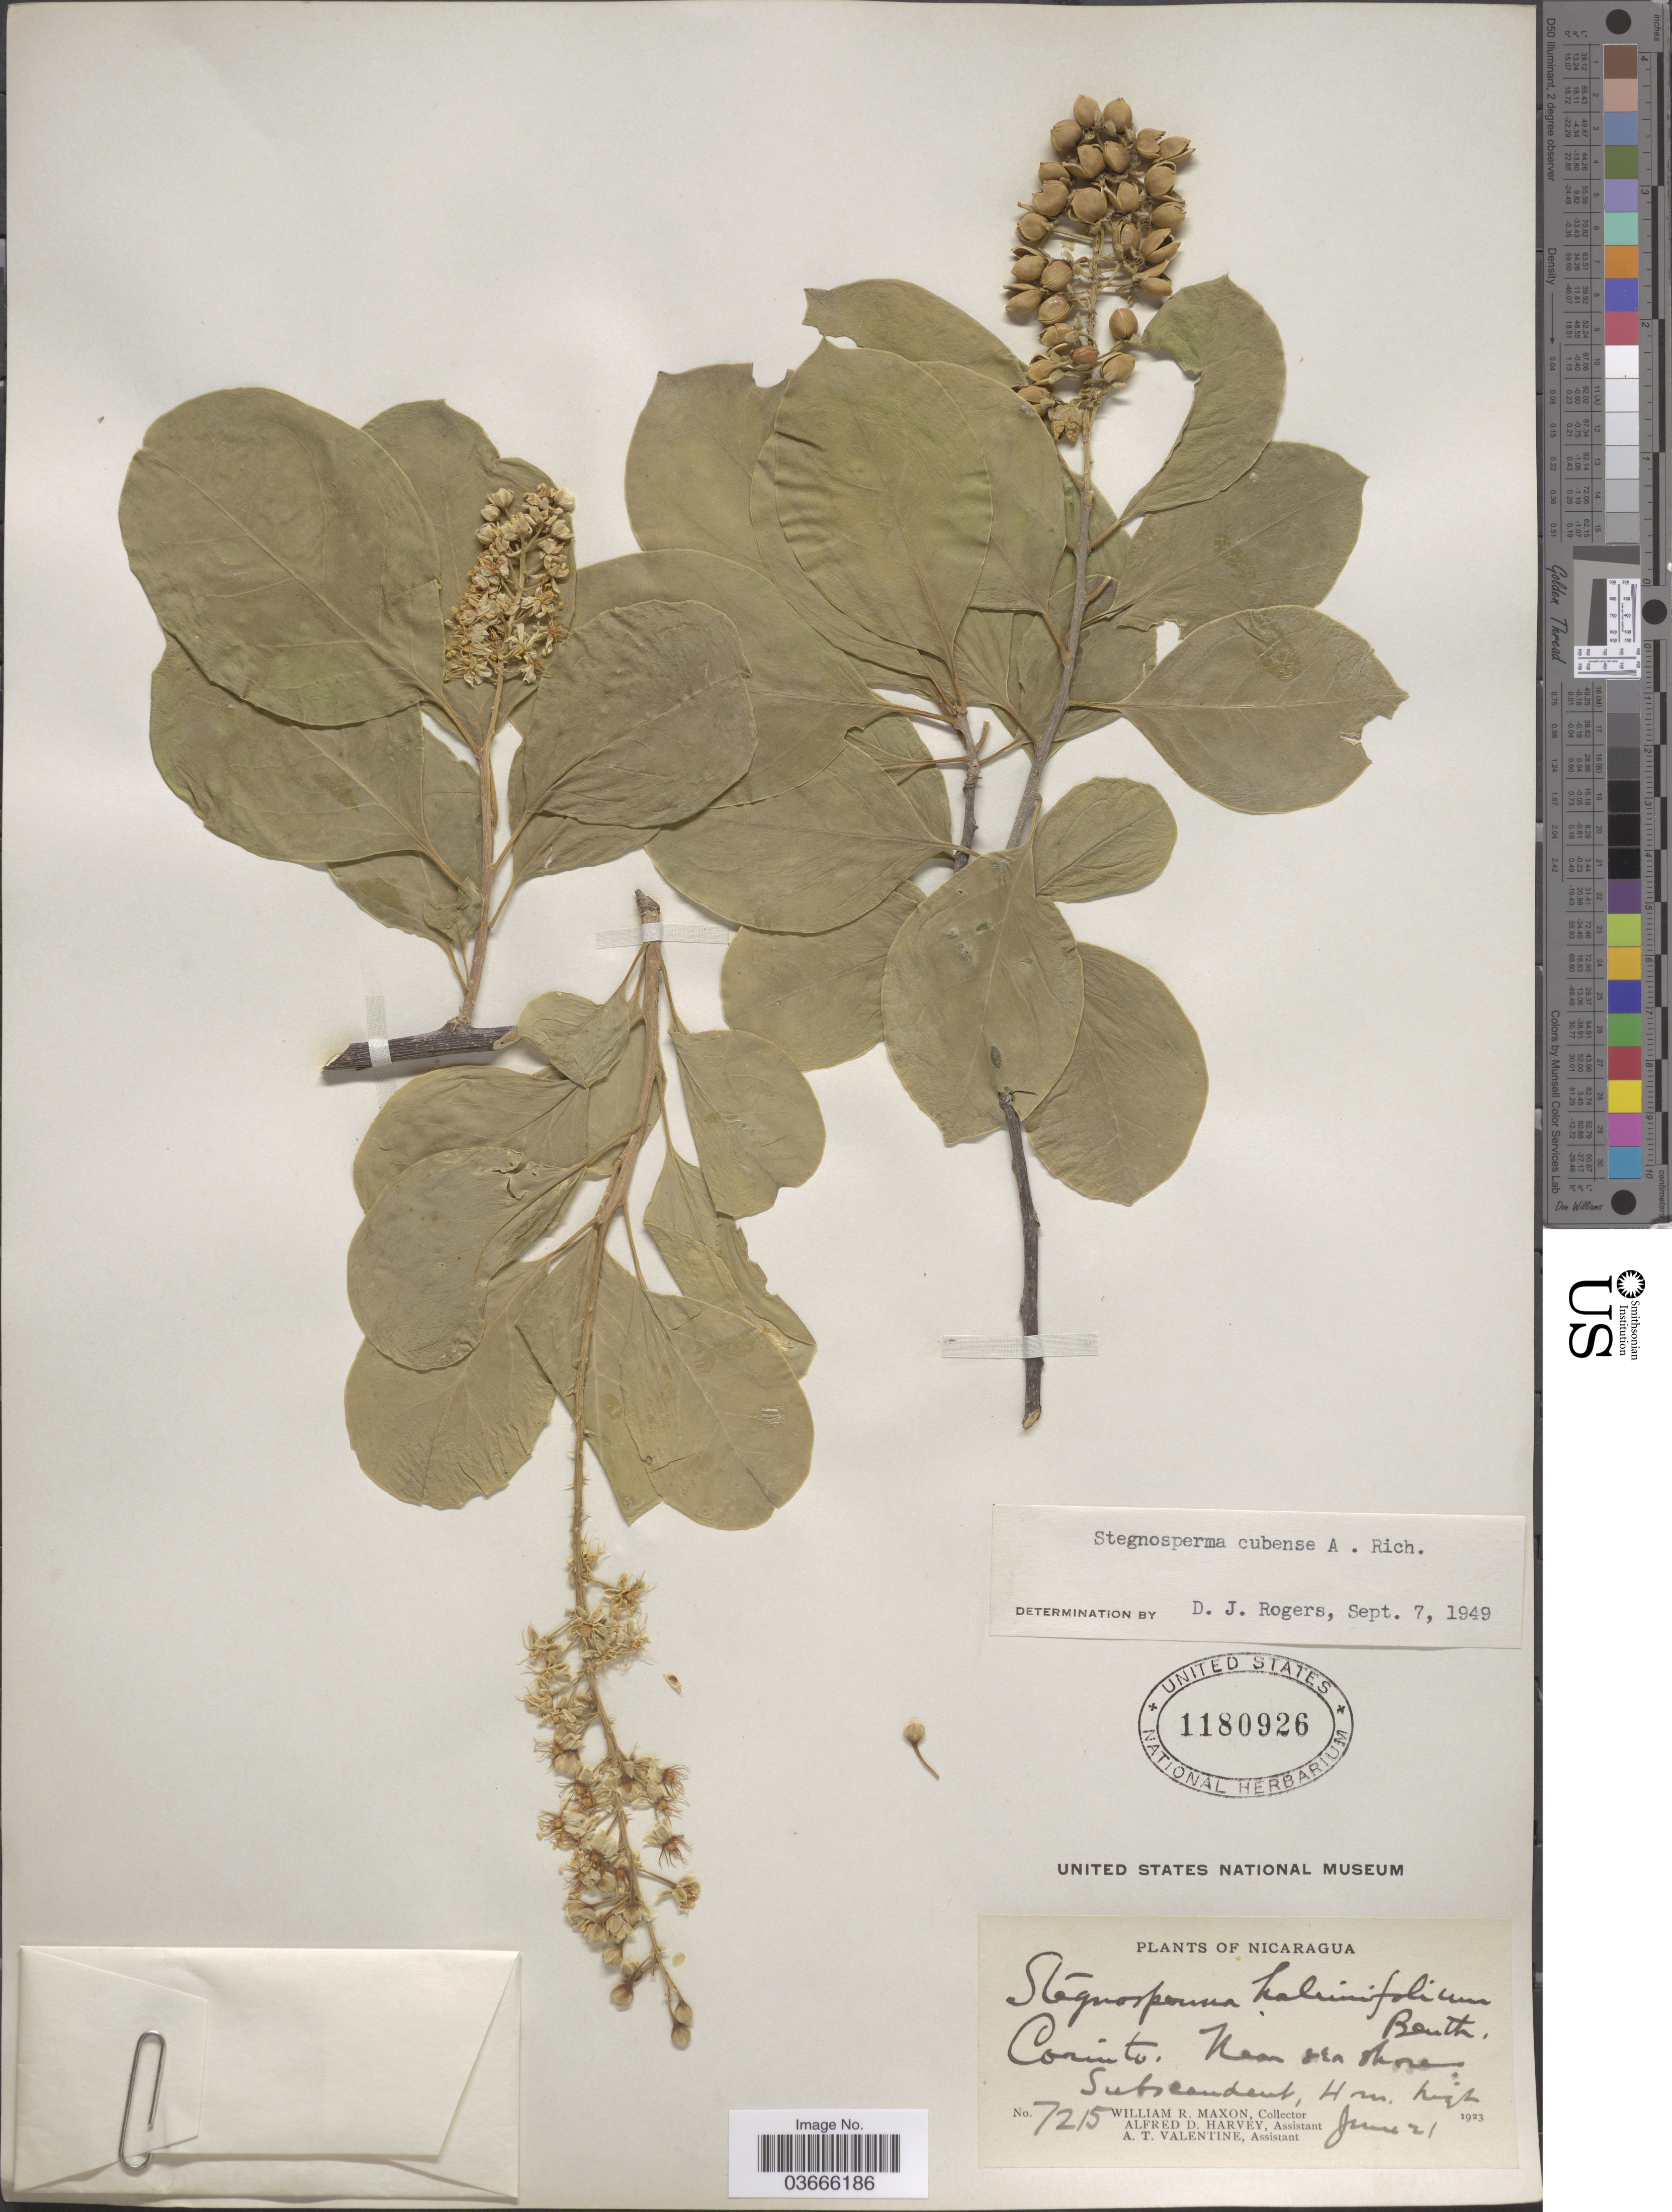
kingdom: Plantae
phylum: Tracheophyta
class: Magnoliopsida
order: Caryophyllales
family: Stegnospermataceae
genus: Stegnosperma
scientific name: Stegnosperma cubense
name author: A. Rich.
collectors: W. R. Maxon, A. D. Harvey & A. Valentine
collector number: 7215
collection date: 1923-06-21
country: Nicaragua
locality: Corinto. Near sea shore.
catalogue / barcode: US 1180926